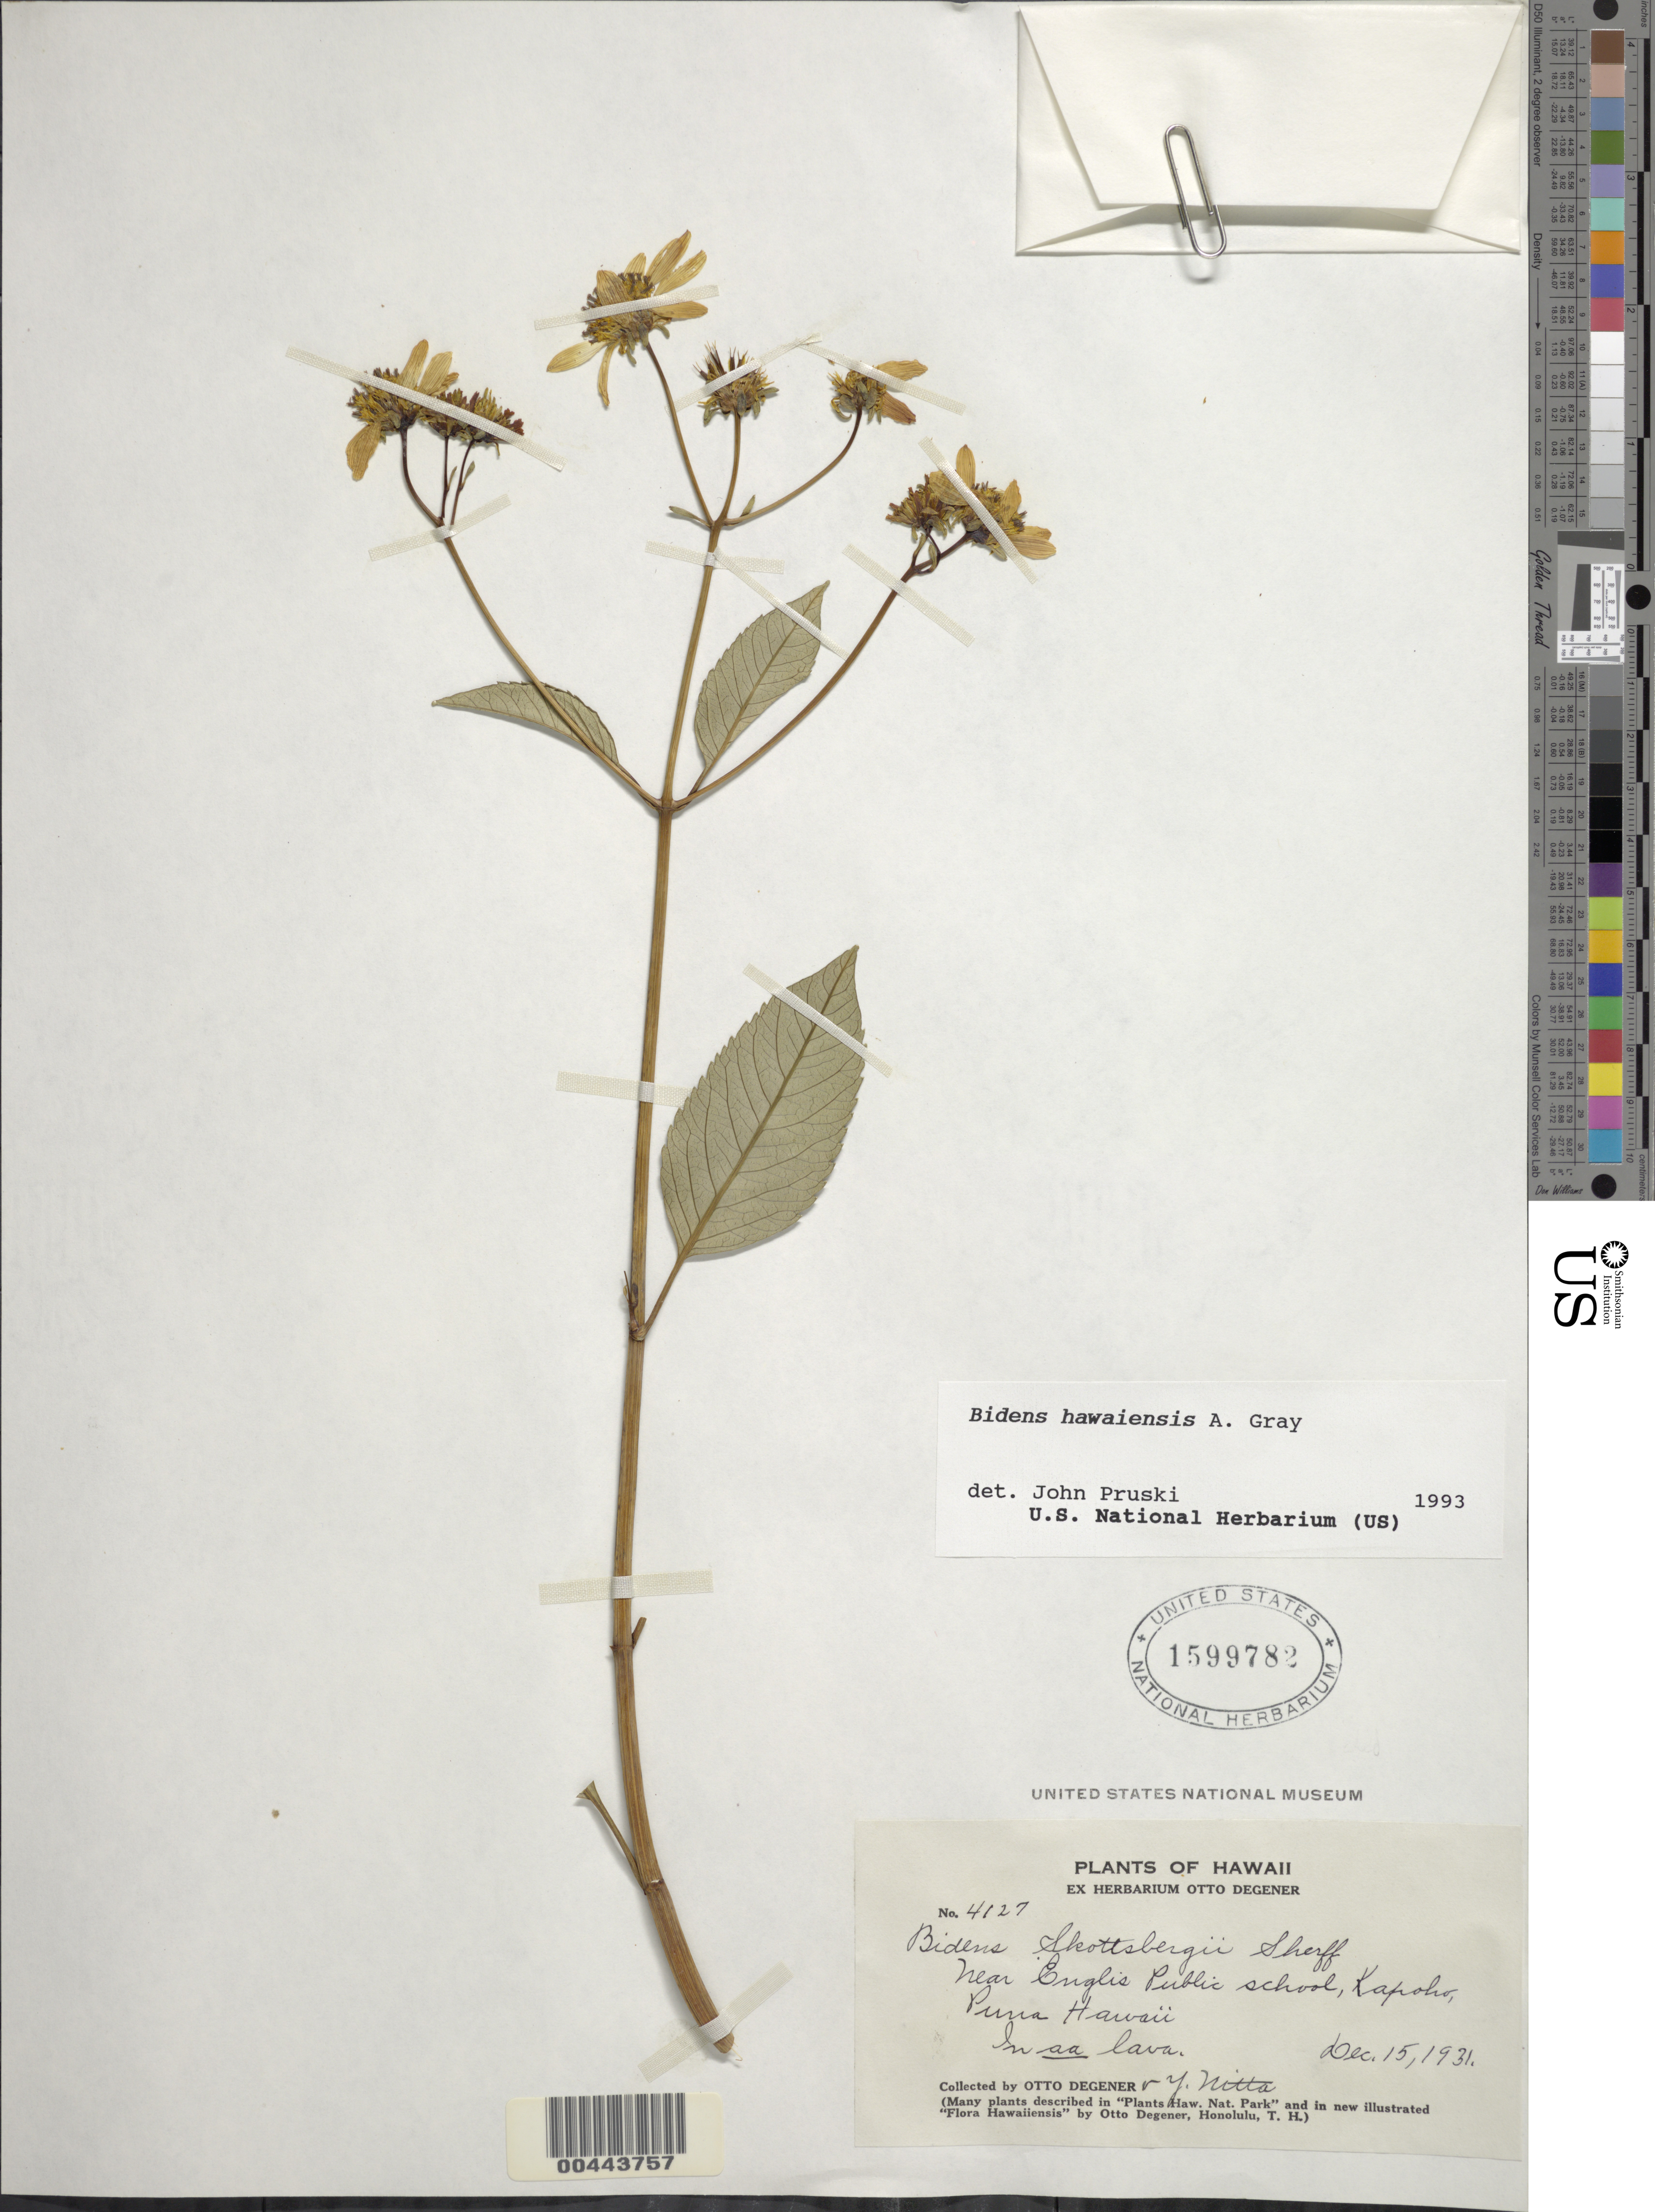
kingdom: Plantae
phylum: Tracheophyta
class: Magnoliopsida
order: Asterales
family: Asteraceae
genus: Bidens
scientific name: Bidens hawaiensis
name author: A. Gray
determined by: Pruski, J. F.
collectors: O. Degener & Y. Nitta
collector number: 4127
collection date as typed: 15 Dec 1931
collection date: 1931-12-15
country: United States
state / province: Hawaii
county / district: Hawaii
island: Hawaii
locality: Near Englis Public School, Kapoho, Puna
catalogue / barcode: US 1599782